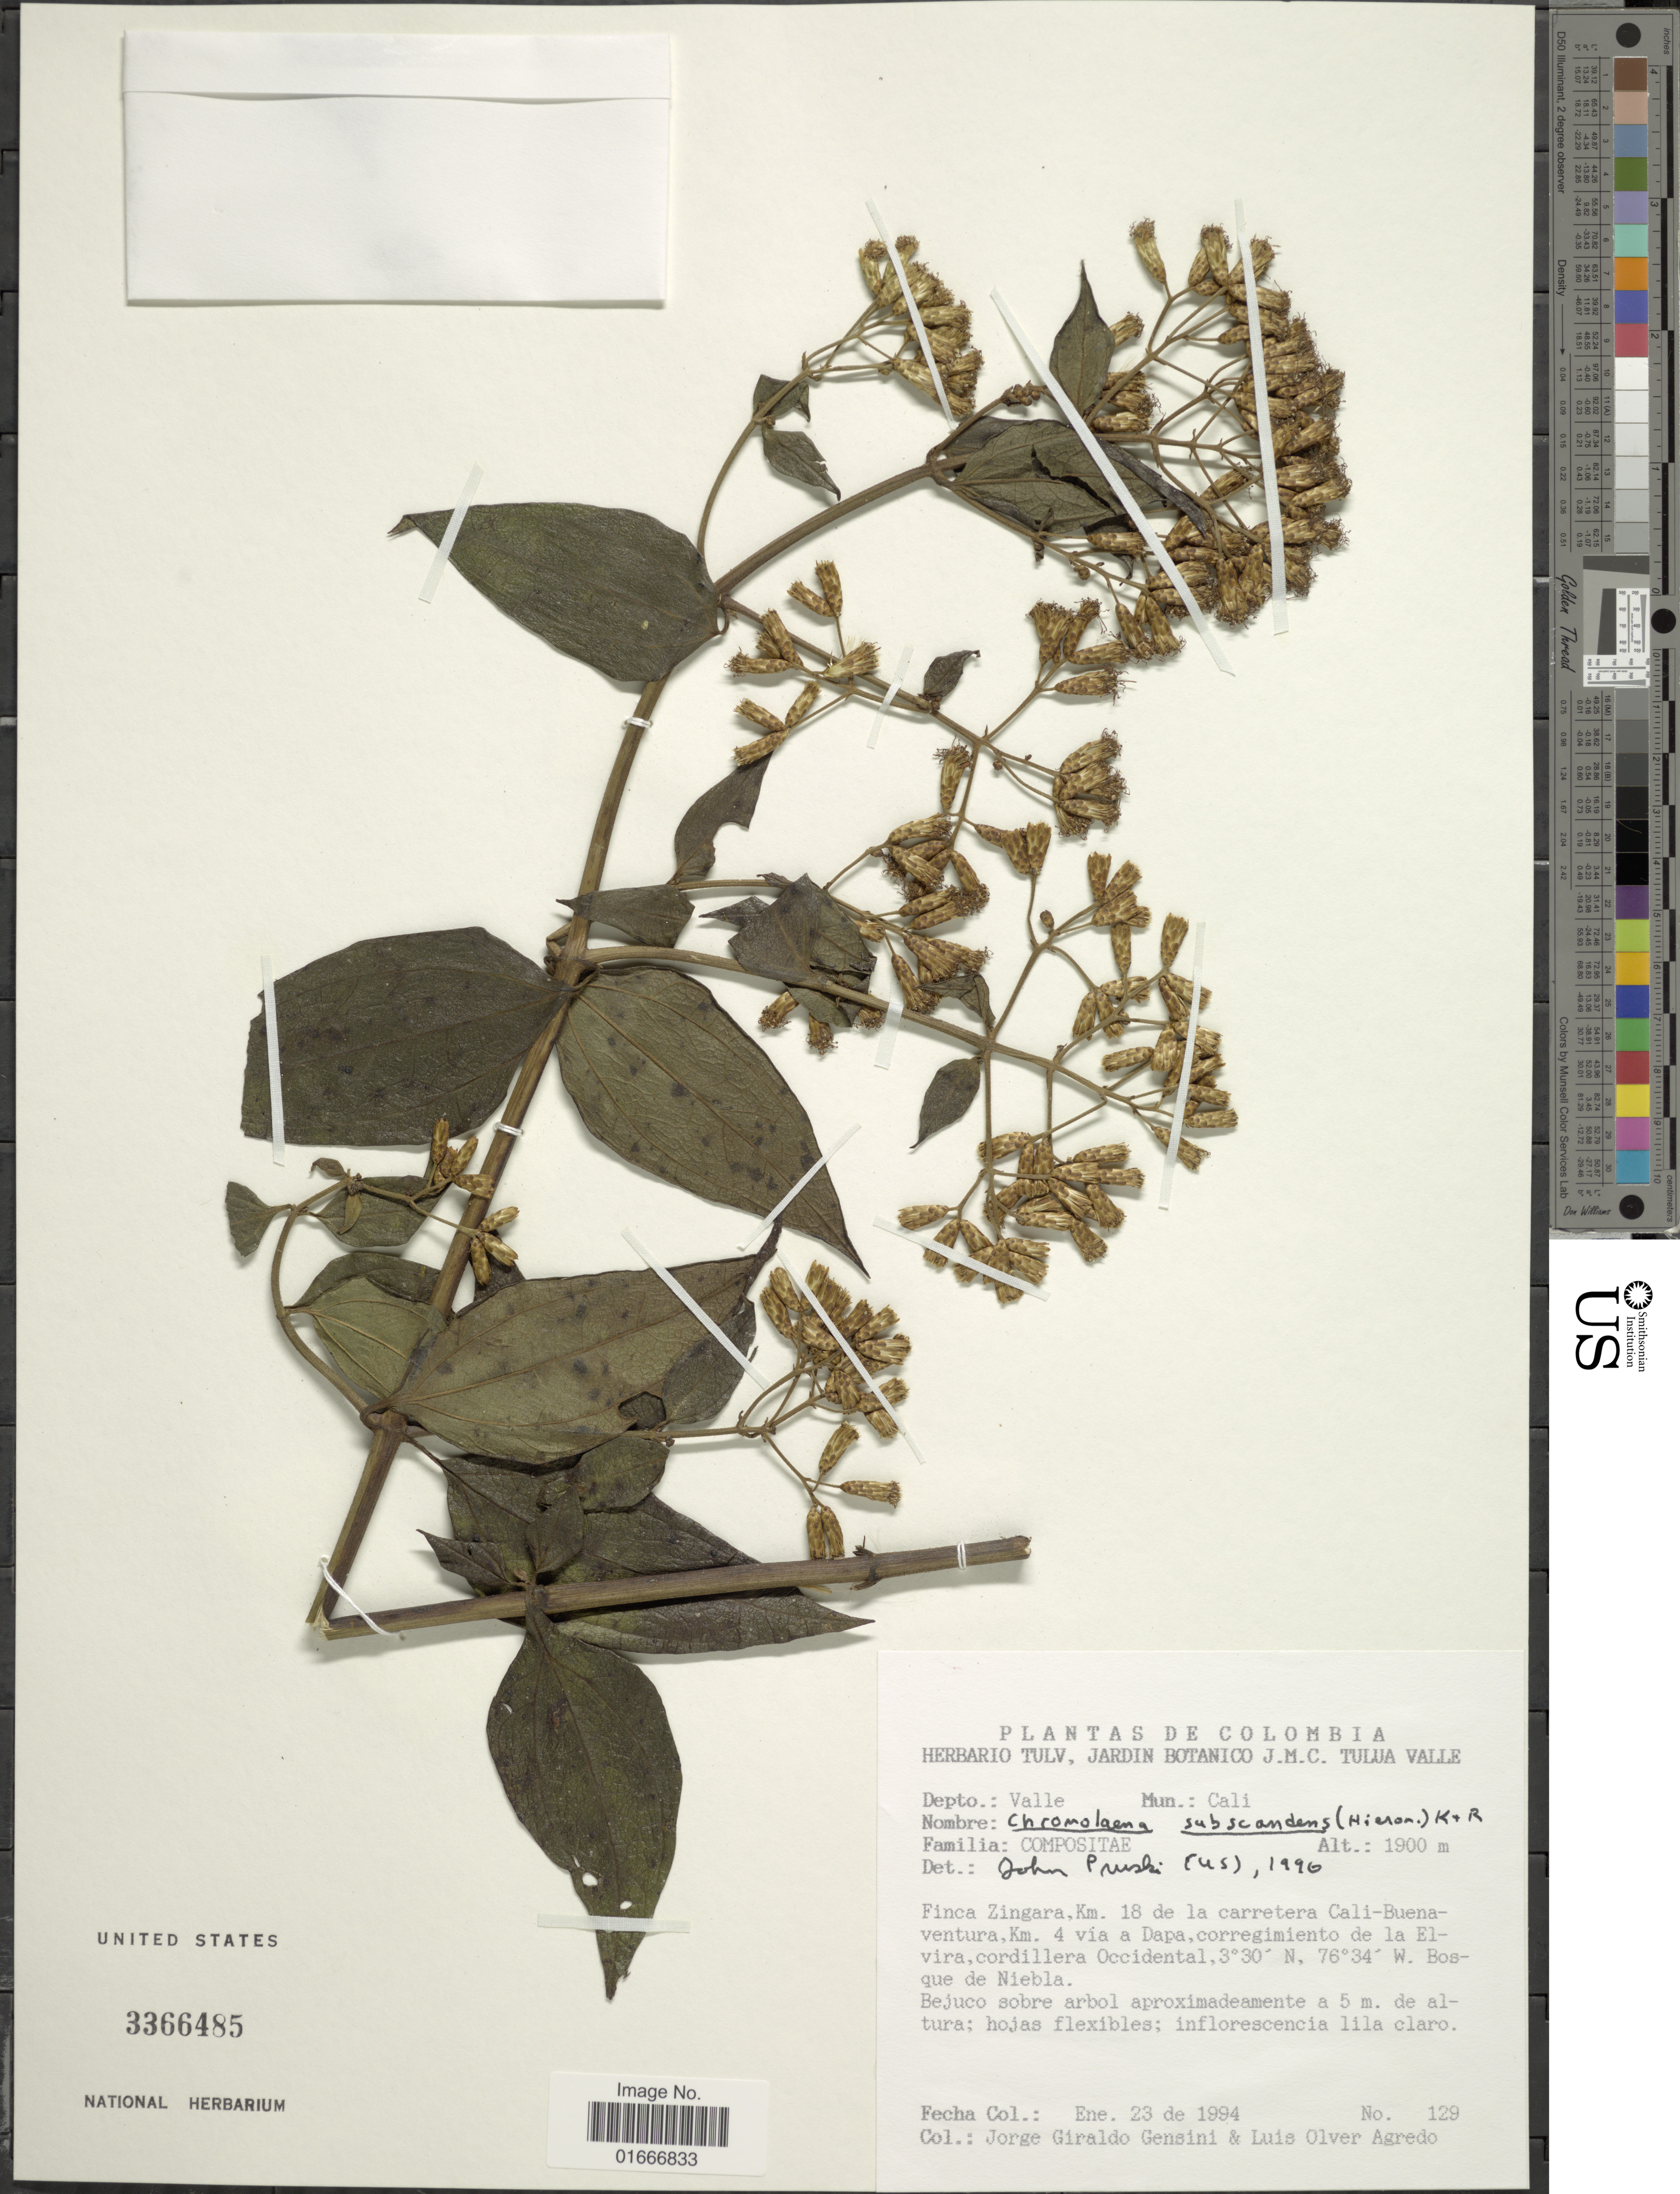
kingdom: Plantae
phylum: Tracheophyta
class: Magnoliopsida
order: Asterales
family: Asteraceae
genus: Chromolaena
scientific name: Chromolaena subscandens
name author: (Hieron.) R.M. King & H. Rob.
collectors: J. Giraldo-Gensini & L. O. Agredo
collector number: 129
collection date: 1994-01-23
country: Colombia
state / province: Valle del Cauca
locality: Colombia. Depto.: Valle. Mun.: Cali. Finca Zingara, km. 18 de la carretera Cali-Buenaventura, Km. 4 via a Dapa, corregimiento de la Elvira, cordillera Occidental. Bosque de Niebla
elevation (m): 1900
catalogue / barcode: US 3366485